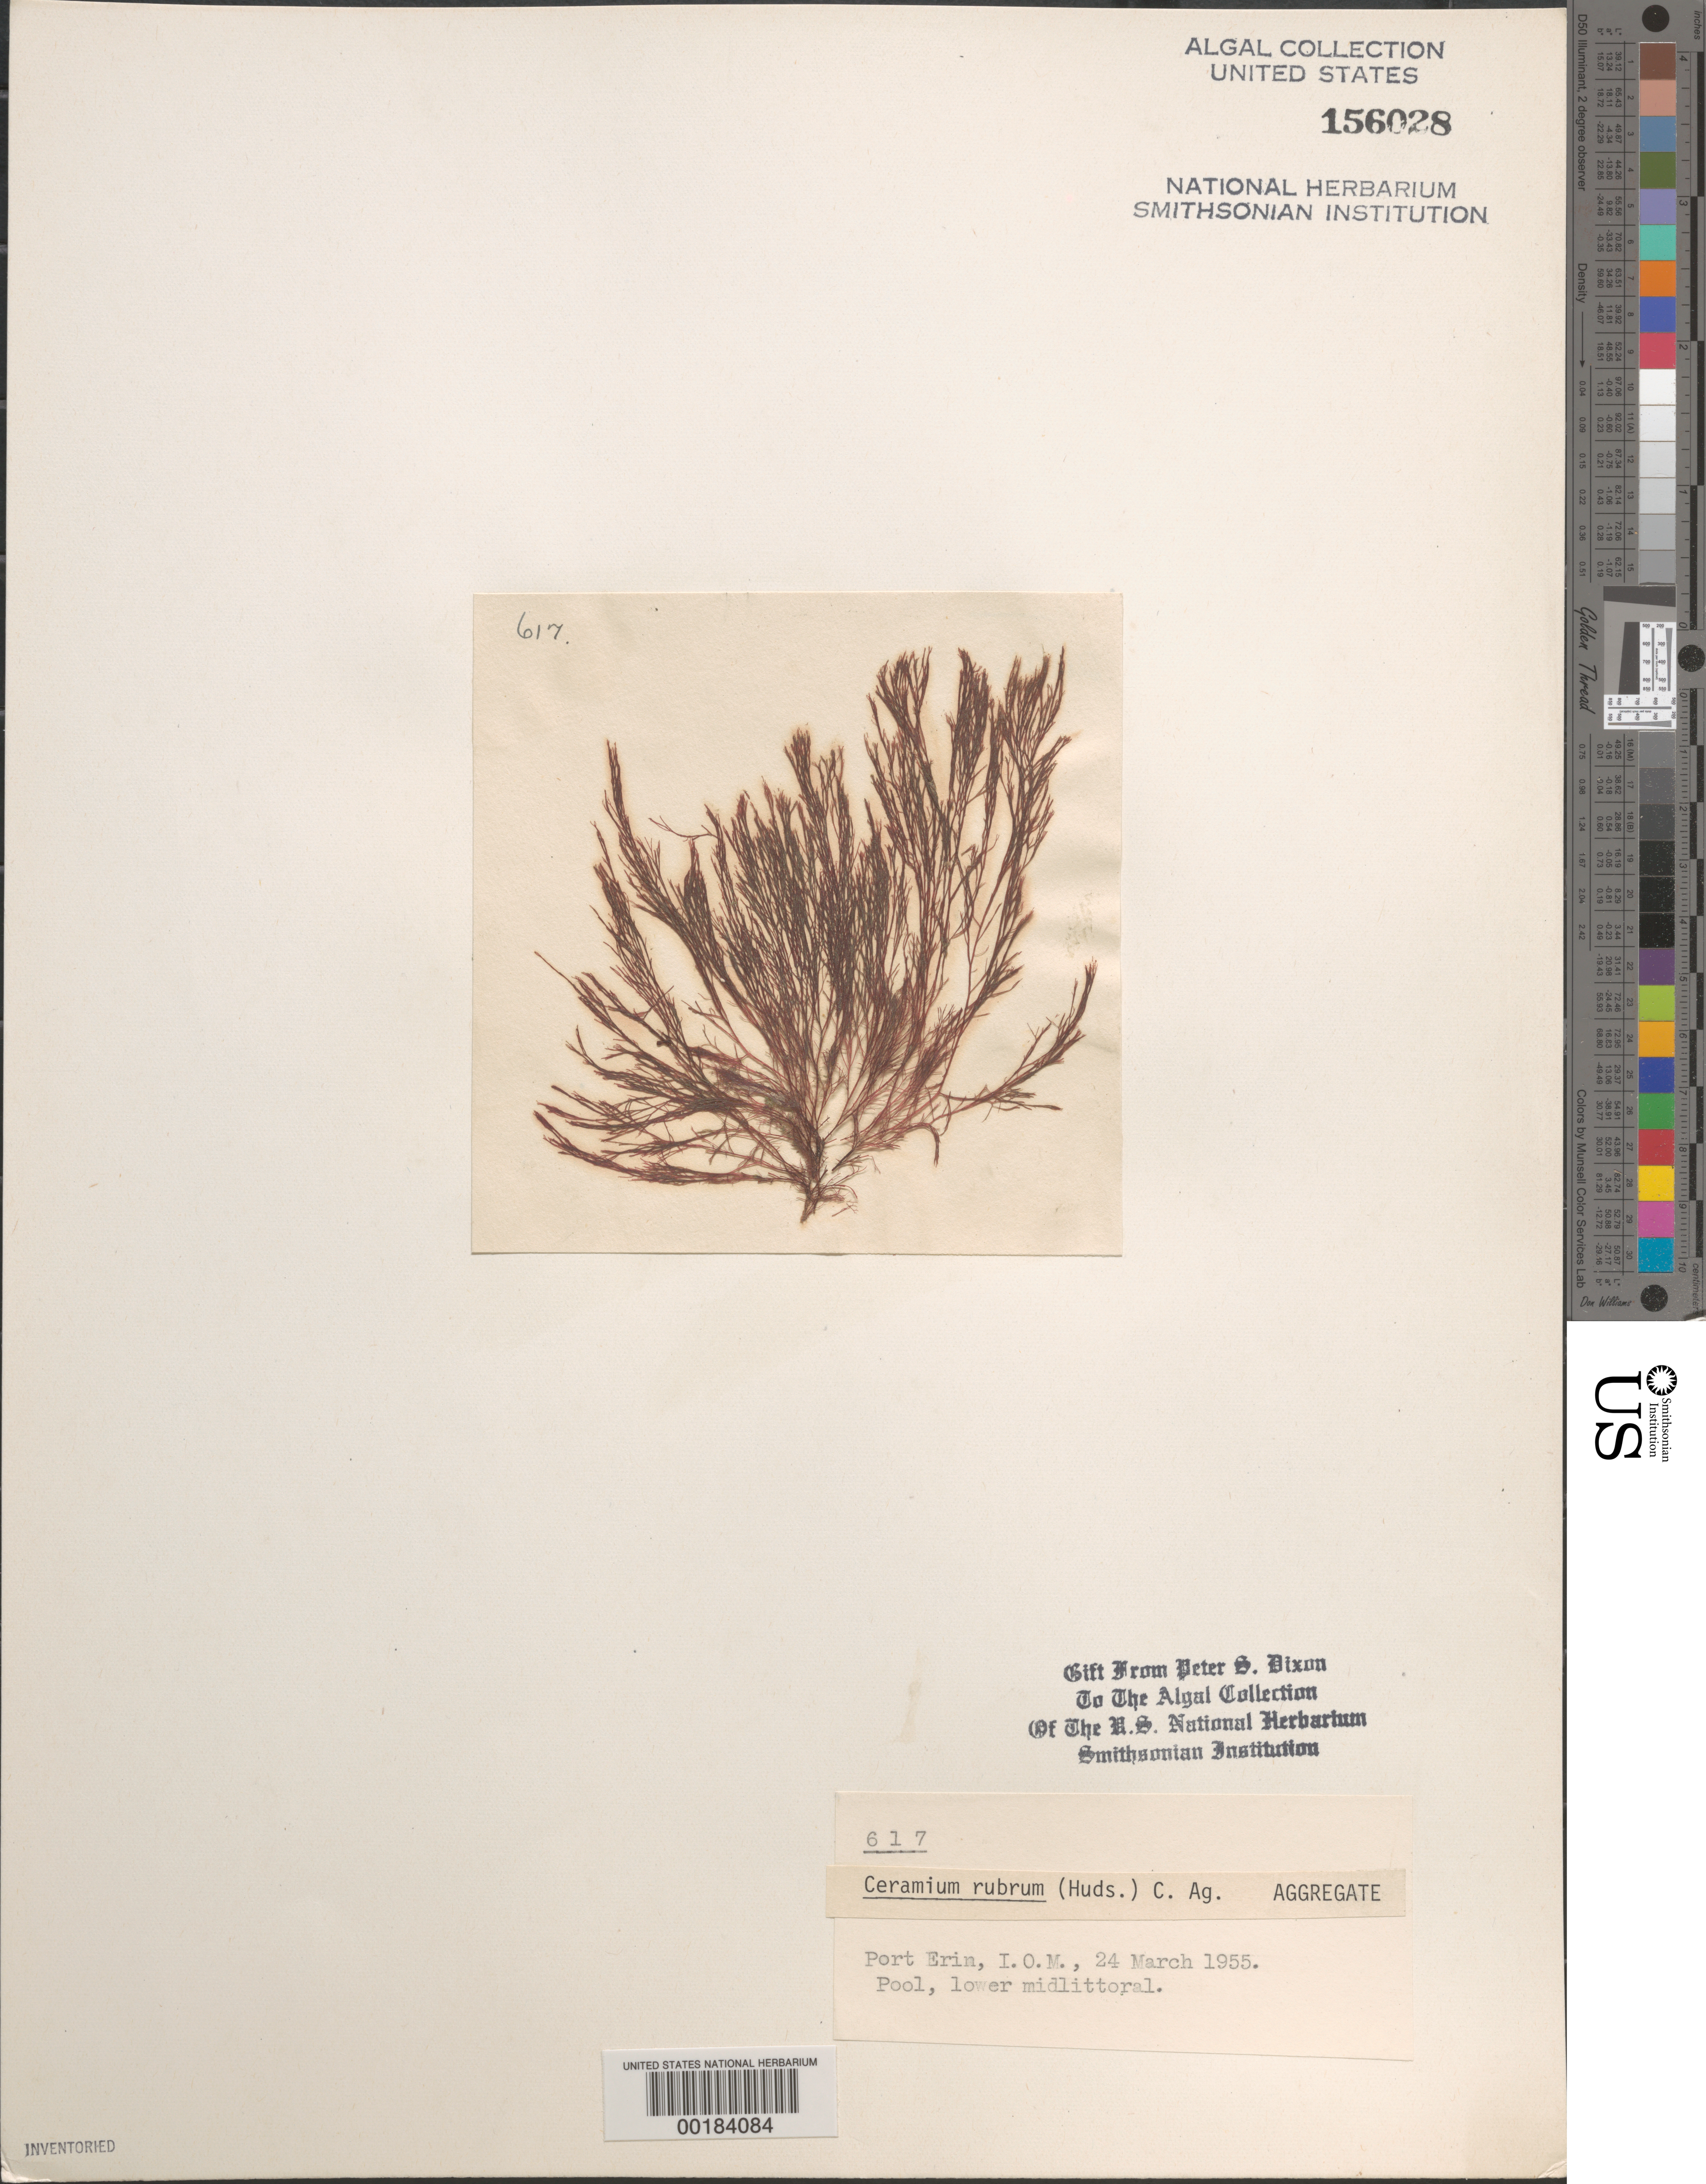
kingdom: Plantae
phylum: Rhodophyta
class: Florideophyceae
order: Ceramiales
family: Ceramiaceae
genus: Ceramium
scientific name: Ceramium rubrum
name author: C. Agardh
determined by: Dixon, P. S.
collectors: P. S. Dixon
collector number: PSD 617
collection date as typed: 24 Mar 1955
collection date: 1955-03-24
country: United Kingdom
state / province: England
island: Isle of Man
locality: Port Erin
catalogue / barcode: US 156028